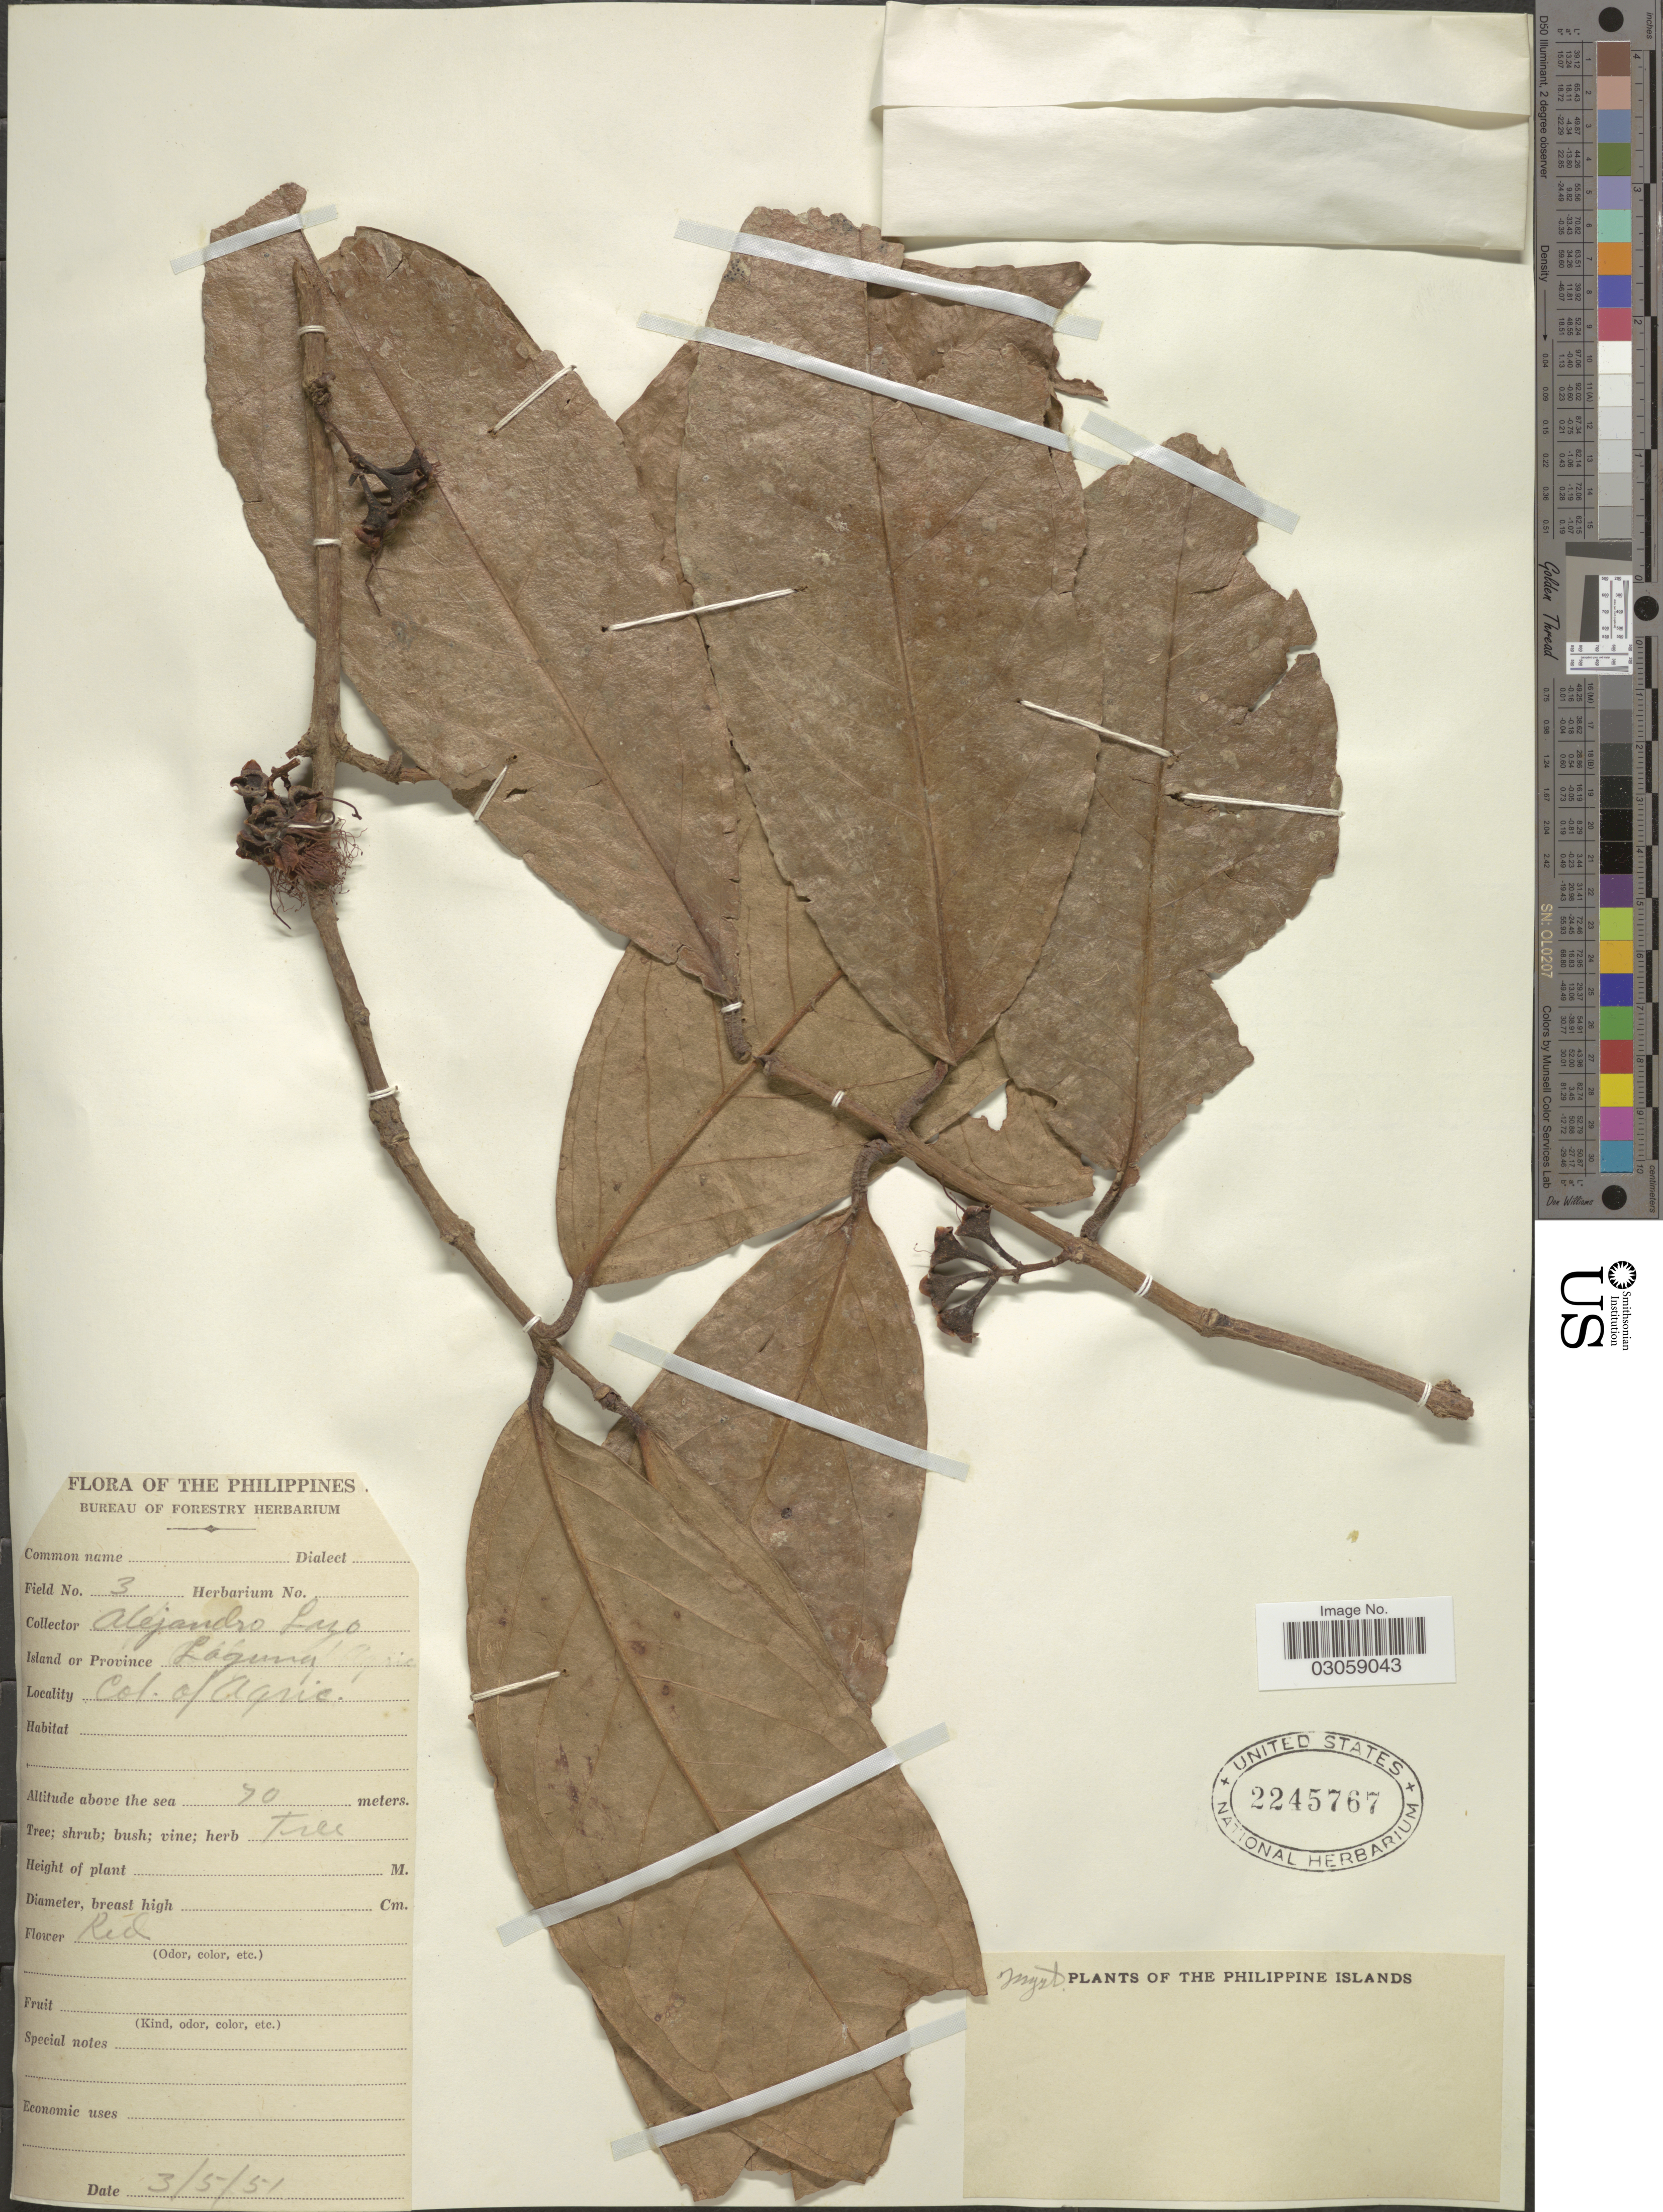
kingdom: Plantae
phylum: Tracheophyta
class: Magnoliopsida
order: Myrtales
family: Myrtaceae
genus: Syzygium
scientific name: Syzygium sp.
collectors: A. Luo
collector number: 3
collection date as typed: Transcribed d/m/y: 3/5/51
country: Philippines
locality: Island of Province Laguna, Col. of Agric.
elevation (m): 70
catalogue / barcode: US 2245767